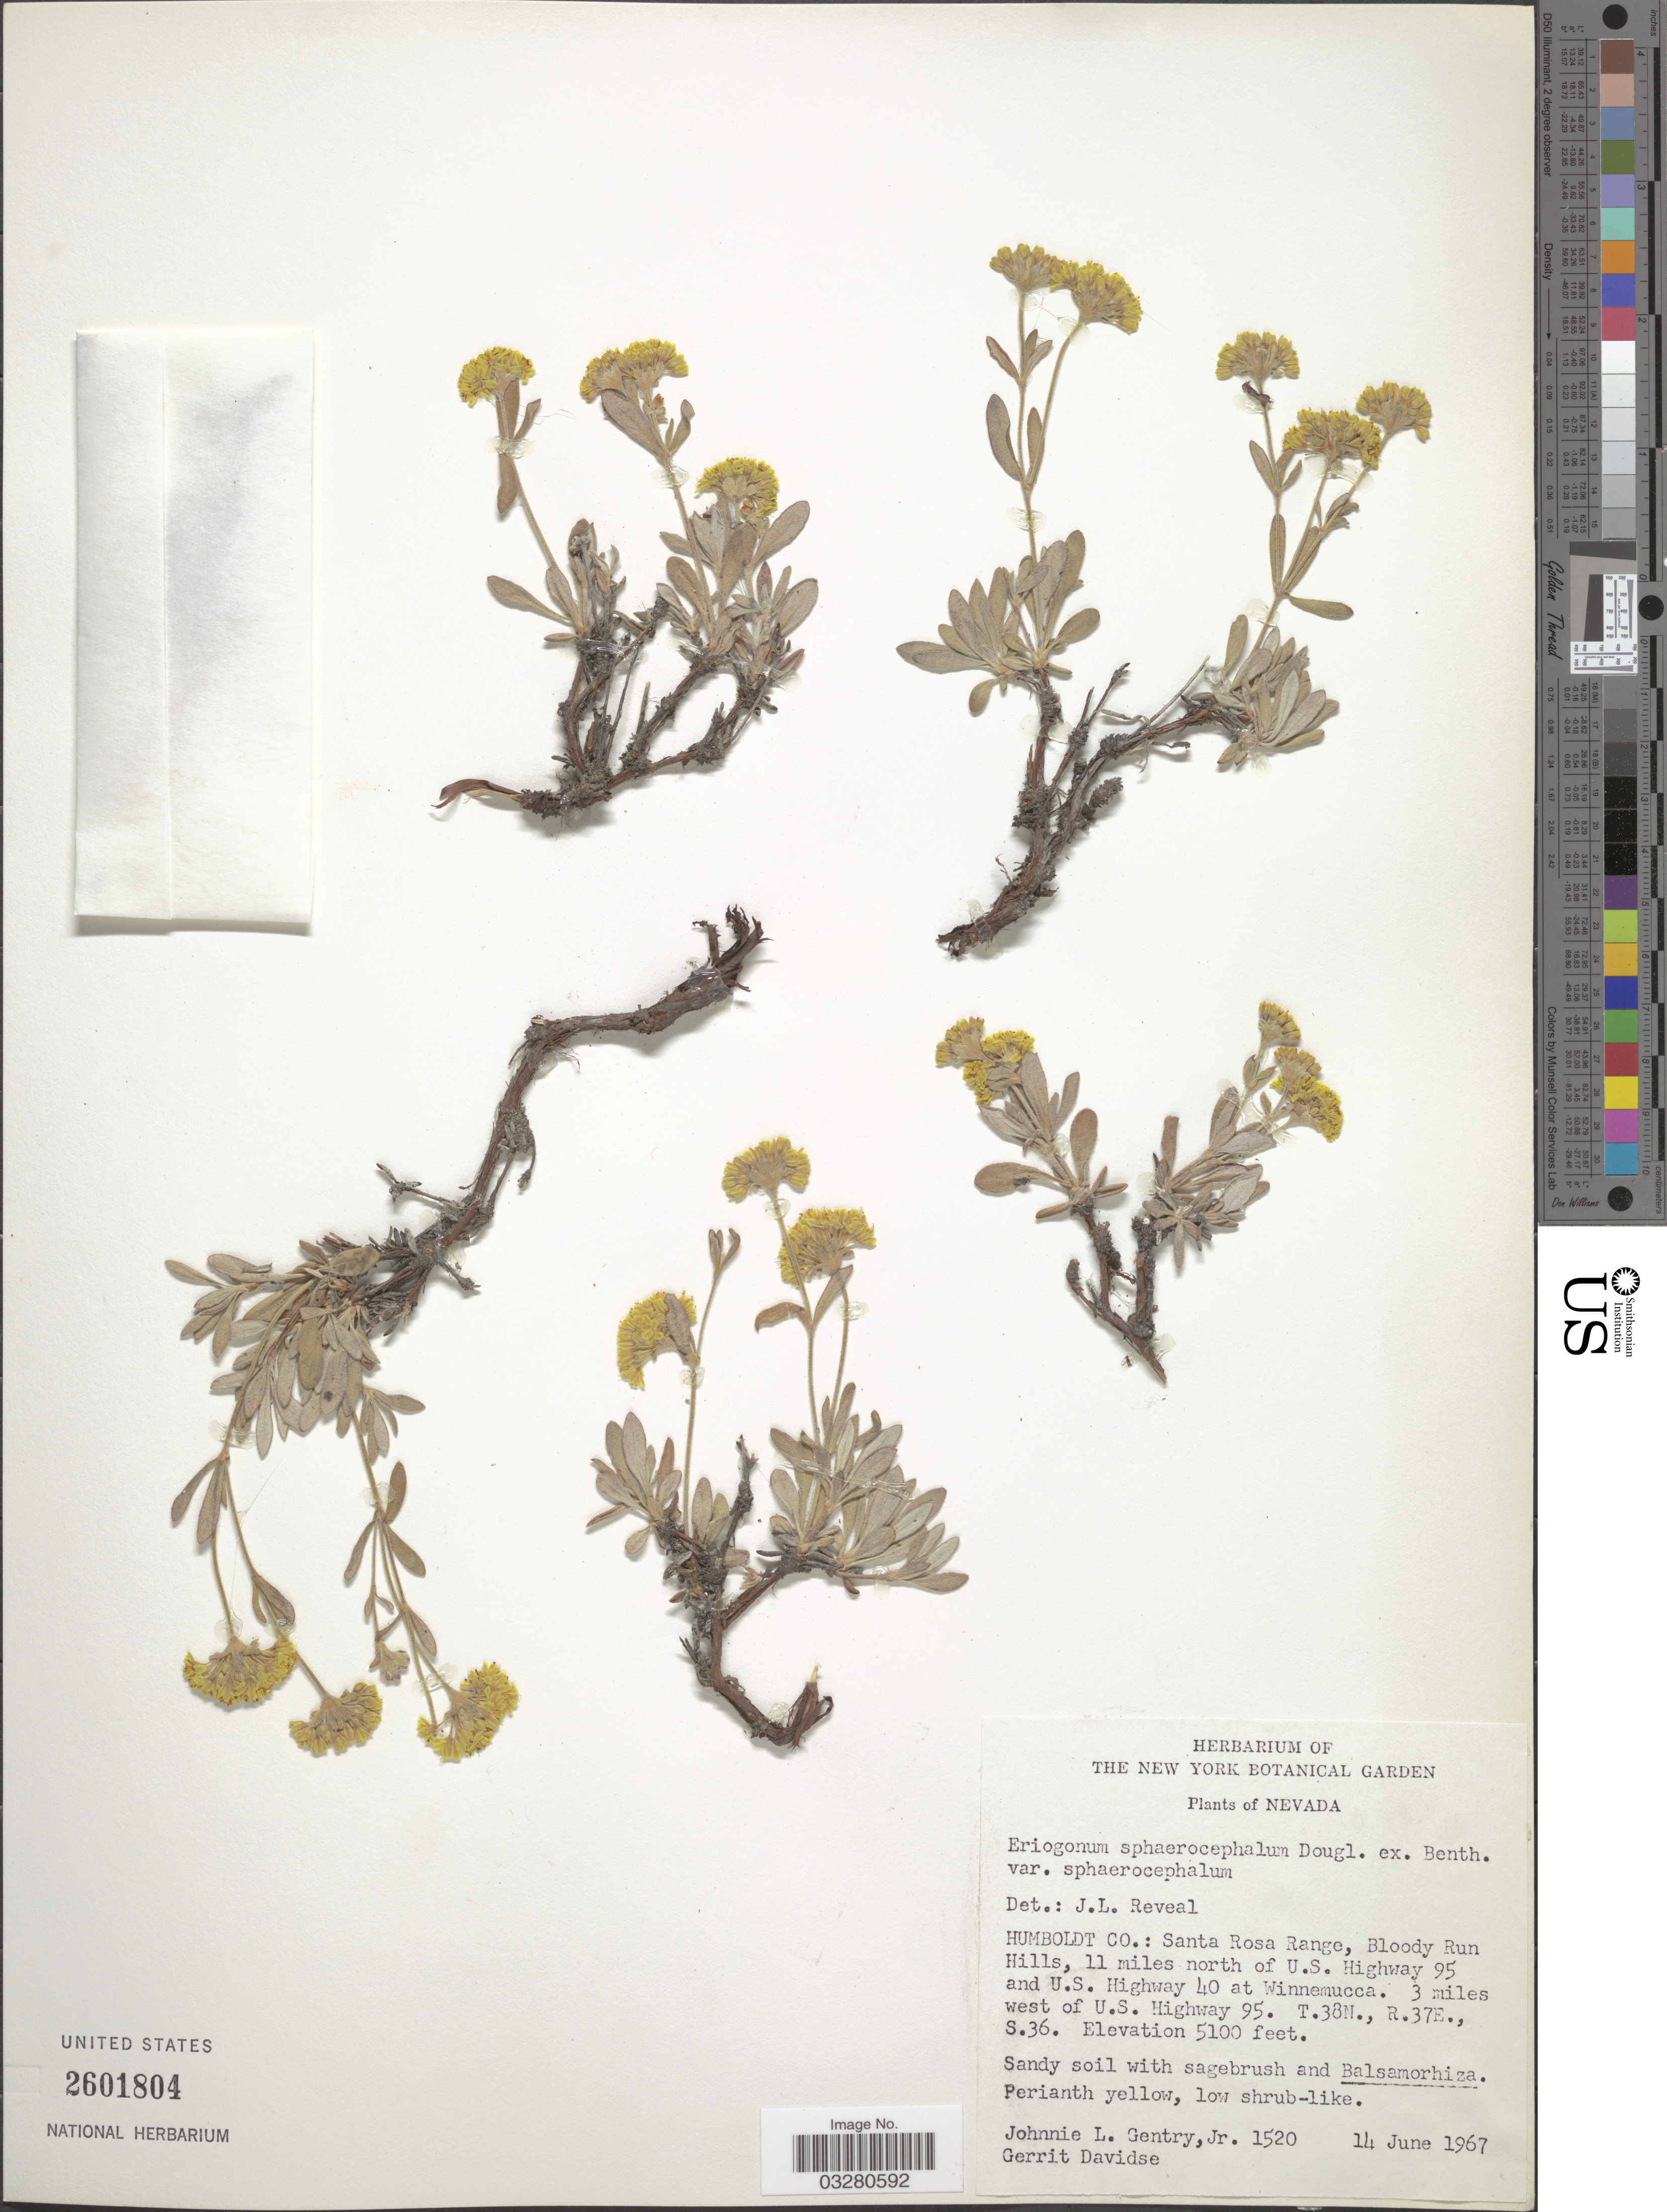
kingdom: Plantae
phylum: Tracheophyta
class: Magnoliopsida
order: Caryophyllales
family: Polygonaceae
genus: Eriogonum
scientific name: Eriogonum sphaerocephalum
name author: Benth. & Douglas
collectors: J. L. Gentry & G. Davidse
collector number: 1520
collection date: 1967-06-14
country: United States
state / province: Nevada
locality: Humboldt Co.: Santa Rosa Range, Bloddy Run Hills, 11 miles north of U.S. Highway 95 and U.S. Highway 40 at Winnemucca. 3 miles west of U.S. Highway 95. T. 38N., R.37E., S.36.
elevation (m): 1554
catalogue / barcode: US 2601804